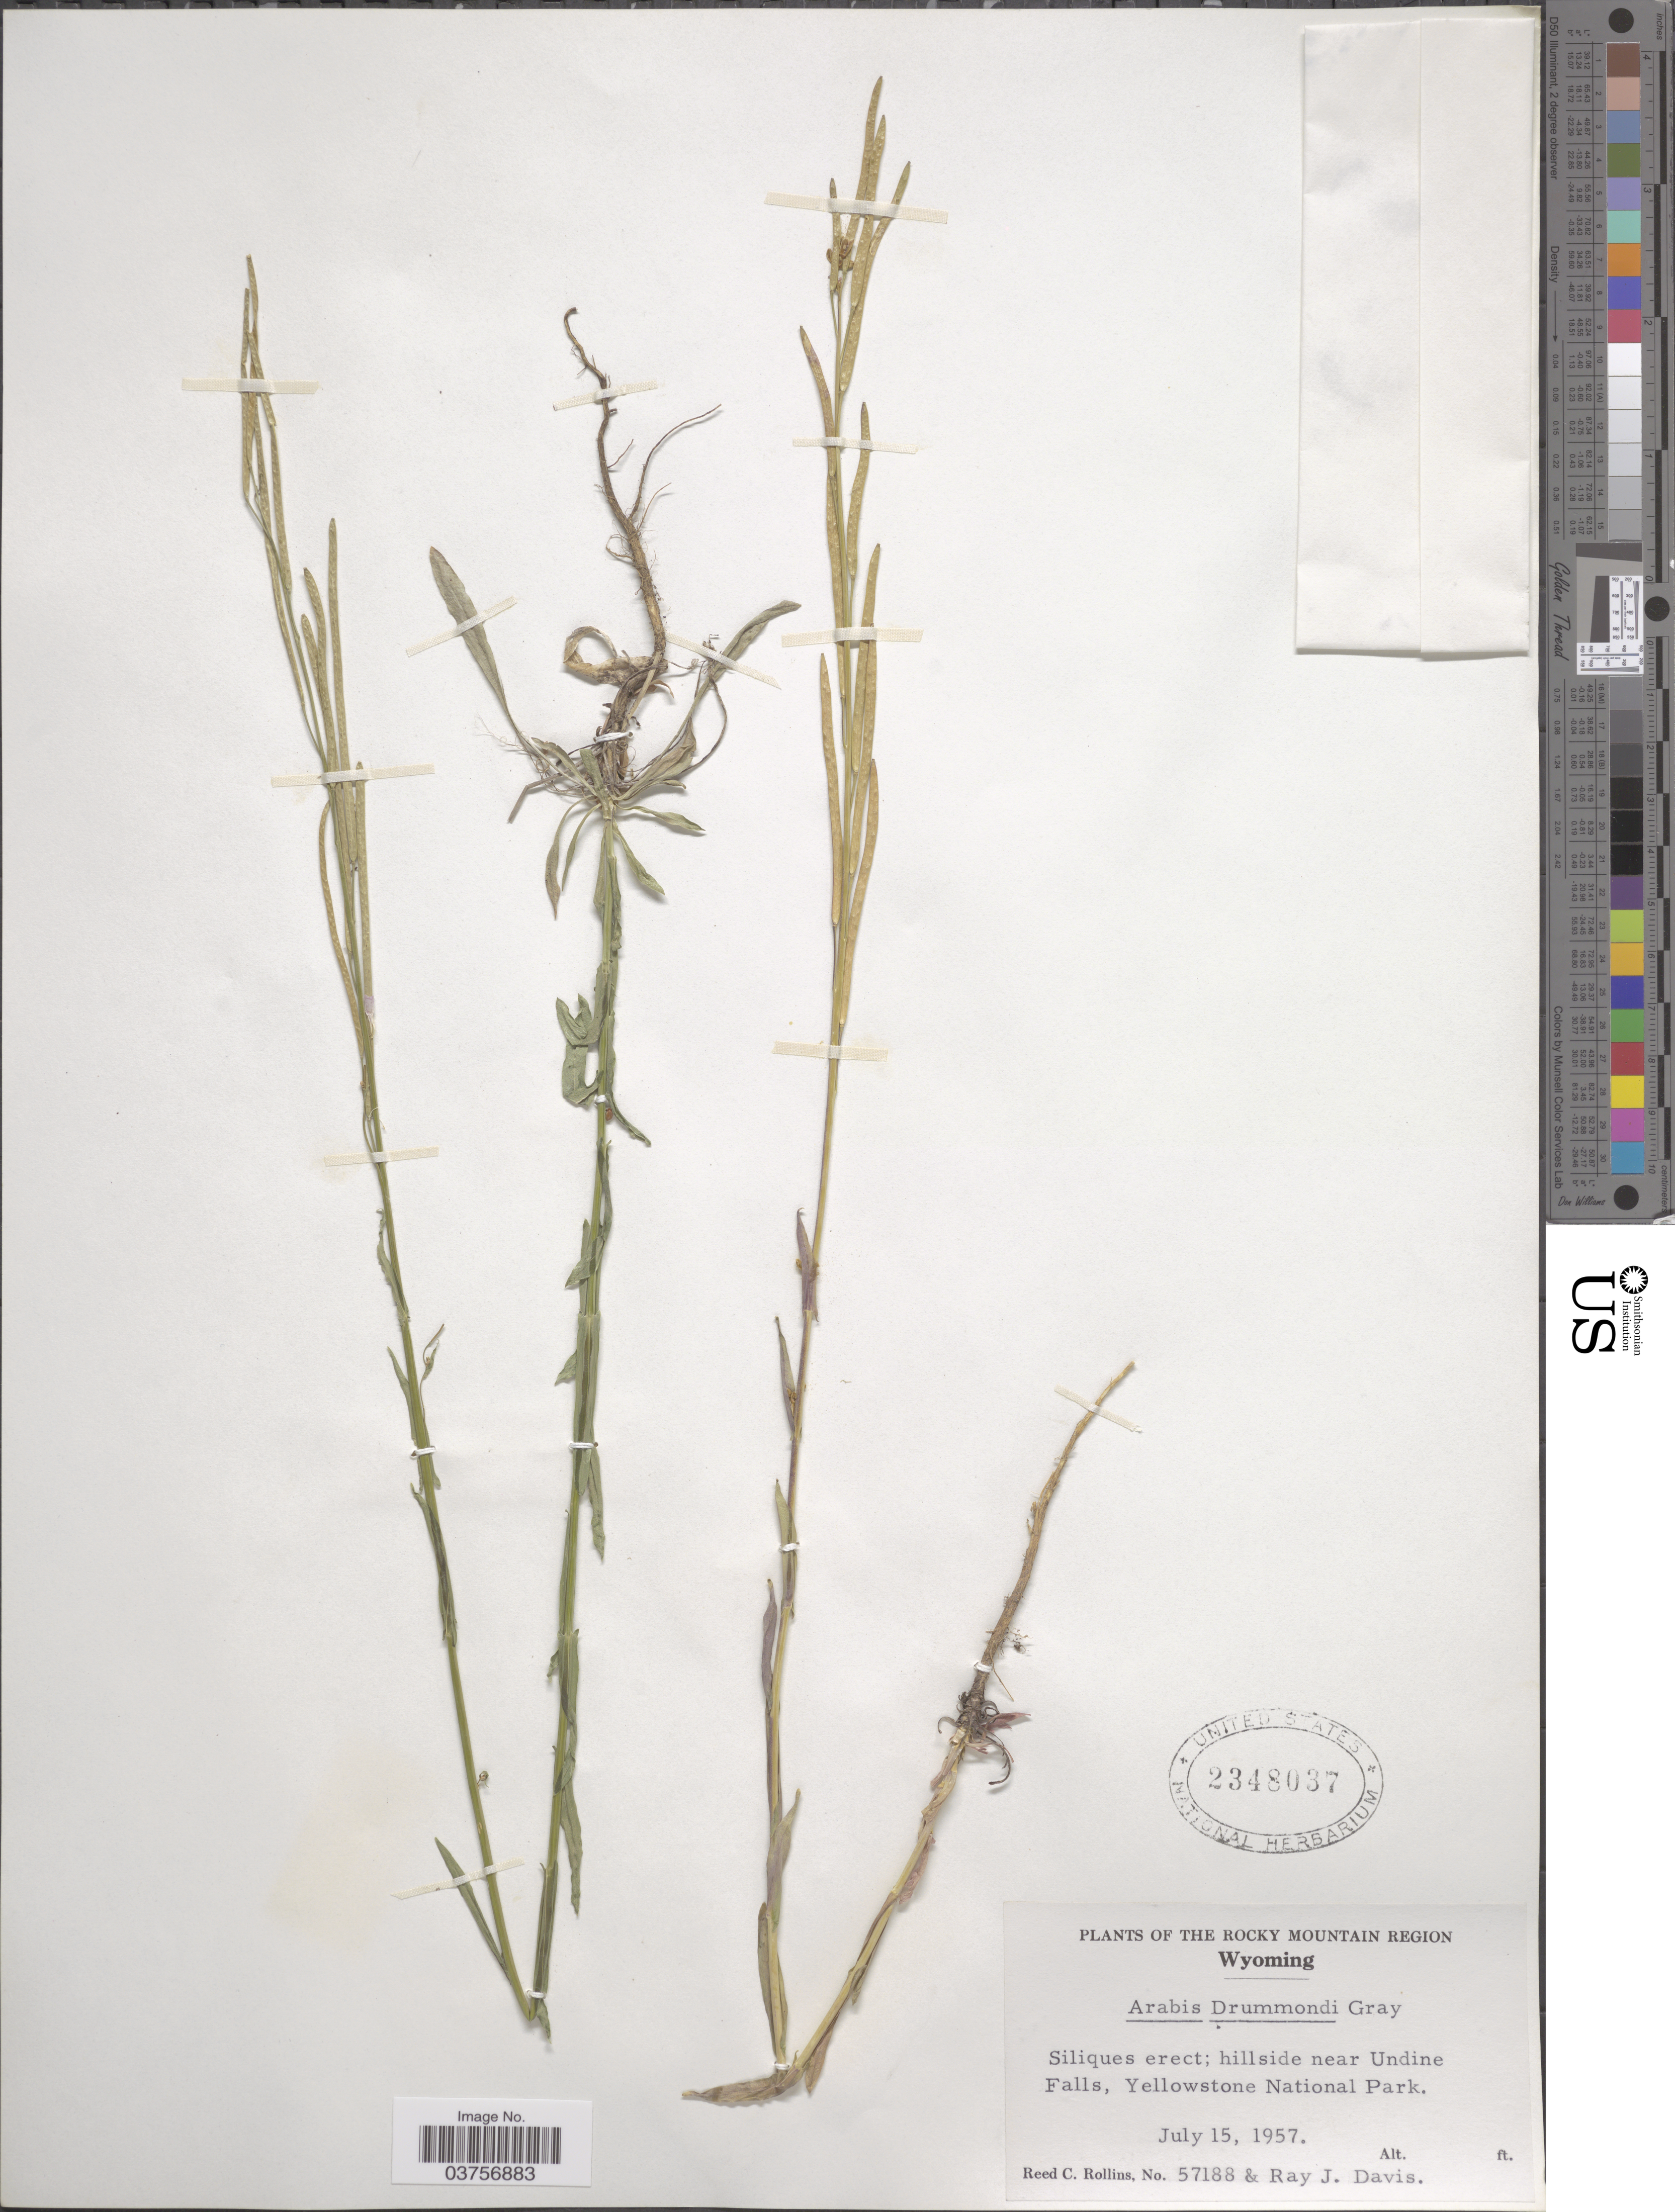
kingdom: Plantae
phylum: Tracheophyta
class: Magnoliopsida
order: Brassicales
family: Brassicaceae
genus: Arabis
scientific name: Arabis drummondii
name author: A. Gray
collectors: R. C. Rollins & R. Davis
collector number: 57188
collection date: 1957-07-15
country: United States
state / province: Wyoming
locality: The Rocky Mountain Region. Hillside near Undine Falls, Yellowstone National Park.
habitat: hillside near falls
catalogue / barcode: US 2348037